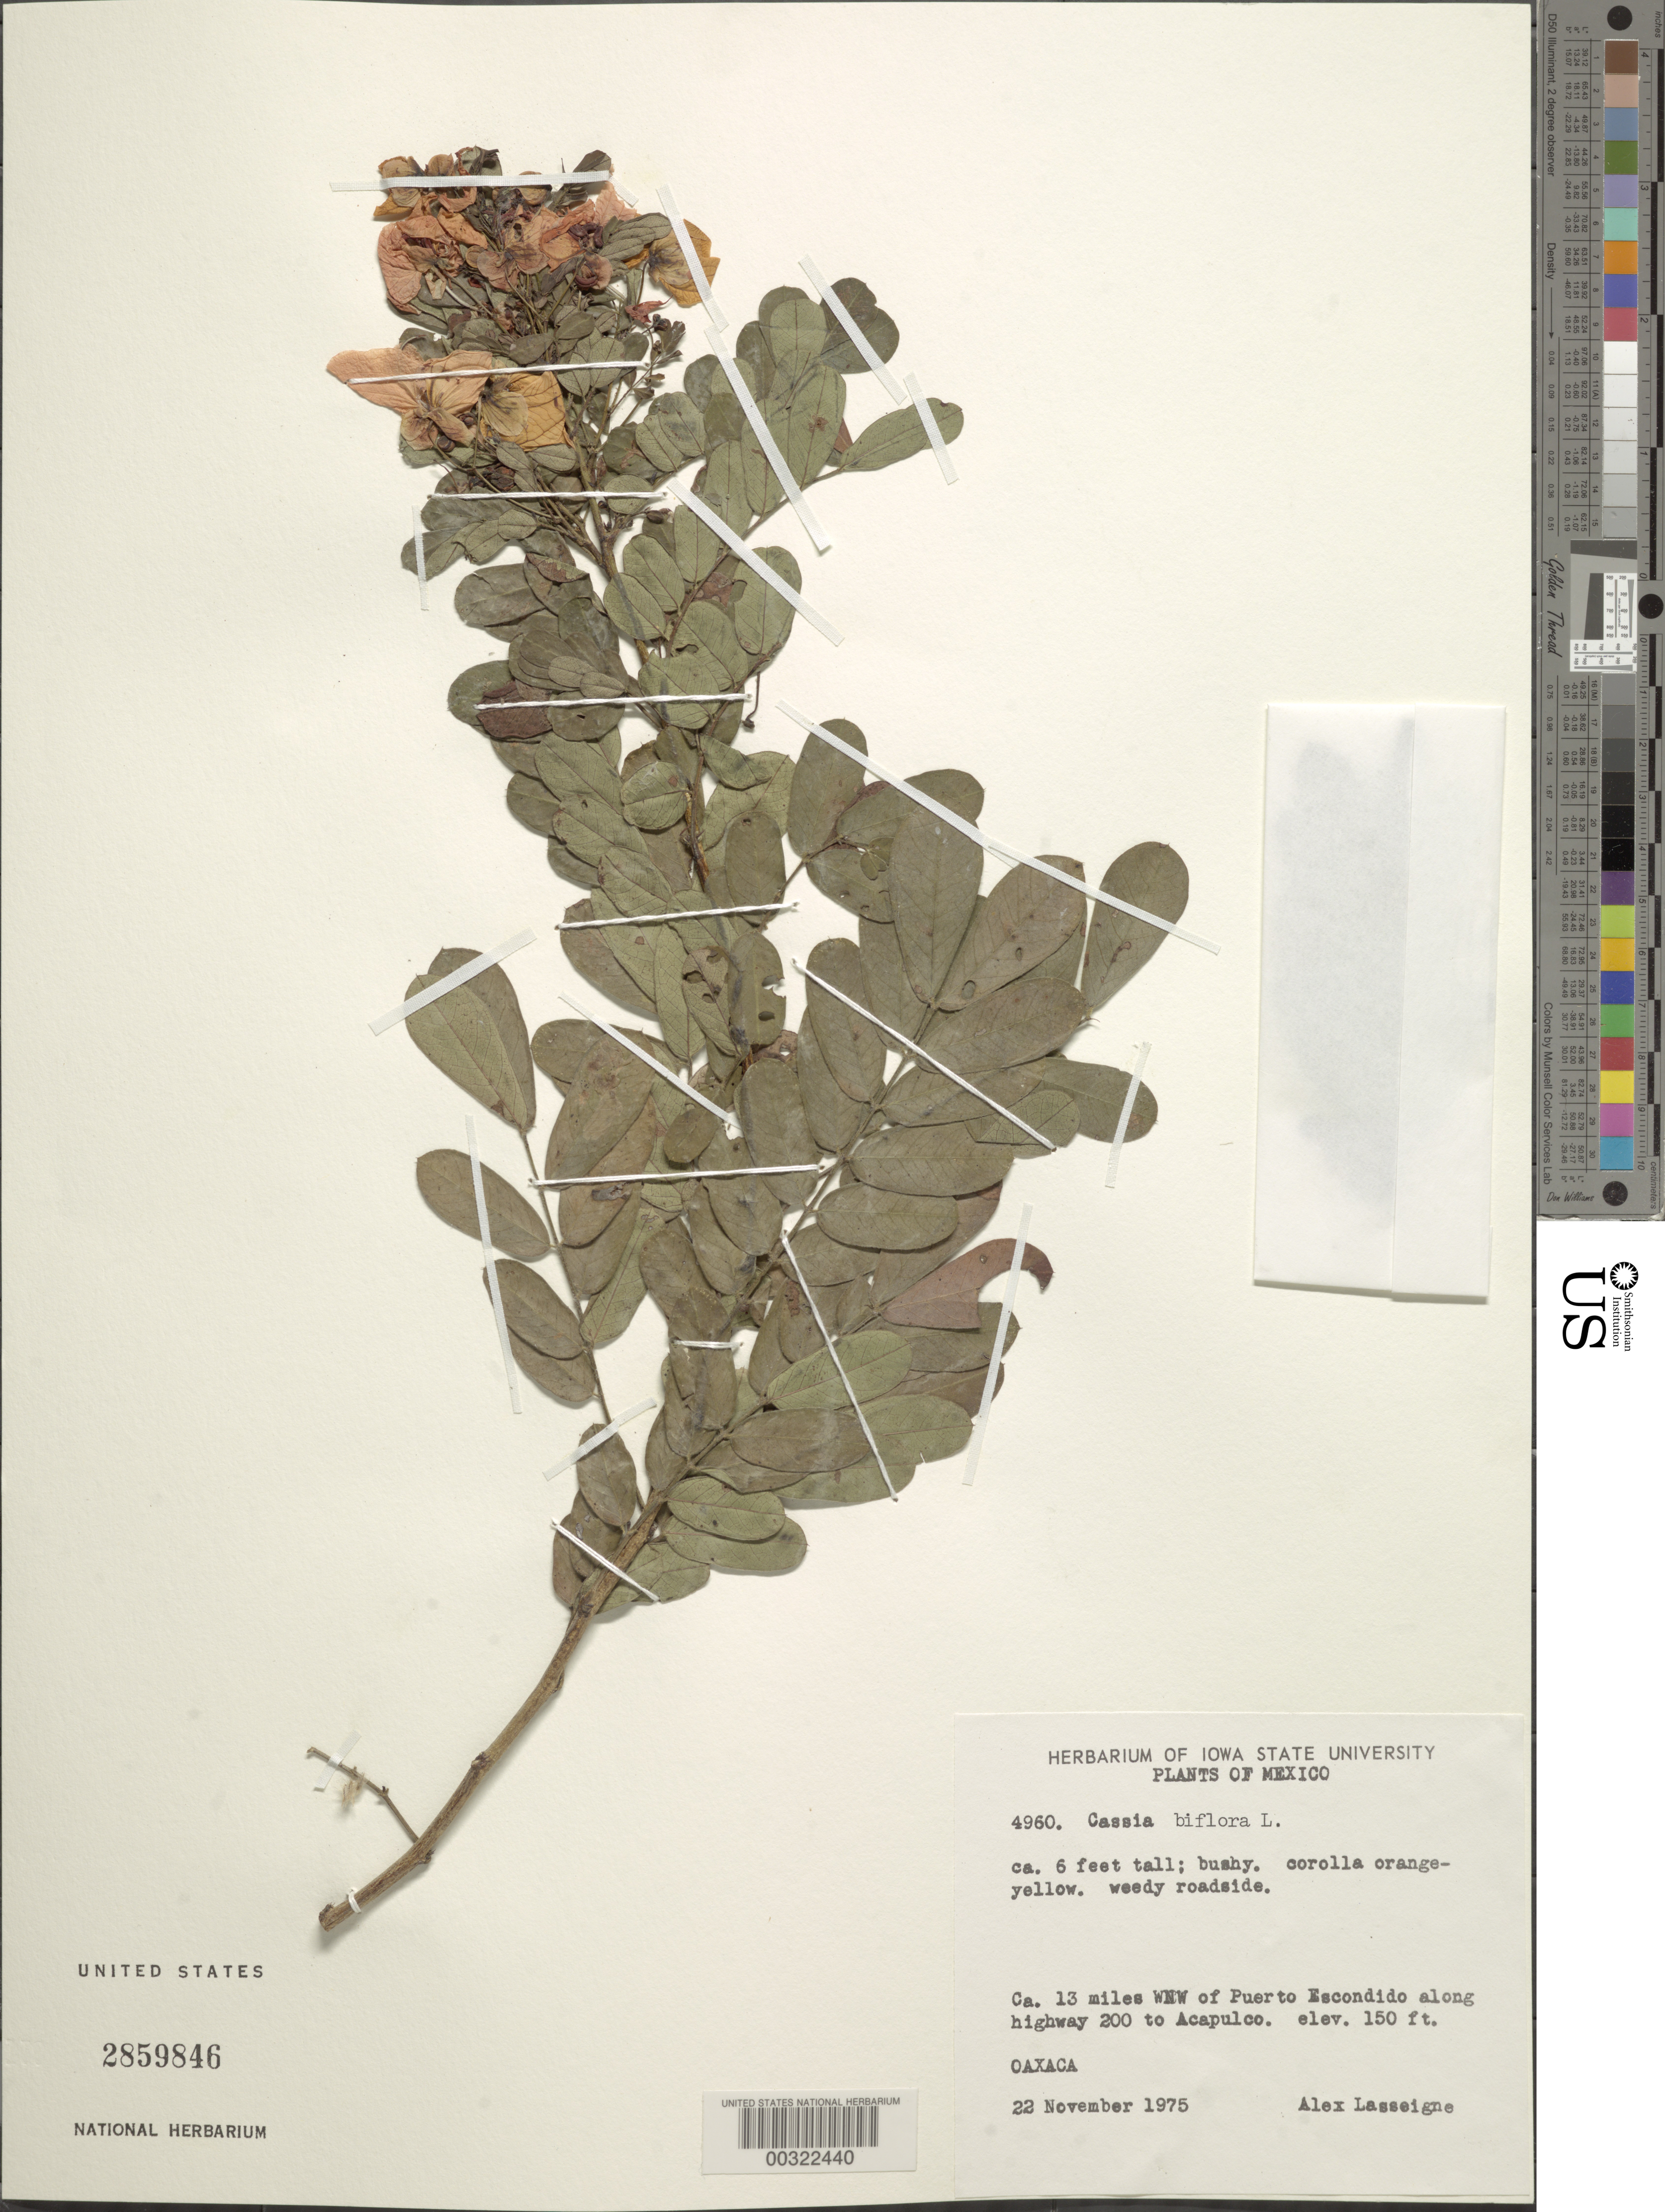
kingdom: Plantae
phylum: Tracheophyta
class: Magnoliopsida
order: Fabales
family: Fabaceae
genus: Senna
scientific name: Senna pallida var. pallida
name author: (Vahl) H.S. Irwin & Barneby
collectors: A. Lasseigne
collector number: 4960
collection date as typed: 22 Nov 1975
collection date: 1975-11-22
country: Mexico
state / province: Oaxaca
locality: Ca 13 mi wnw of puerto escondido along highway 200 to Acapulco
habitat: Weedy roadside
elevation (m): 46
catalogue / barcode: US 2859846